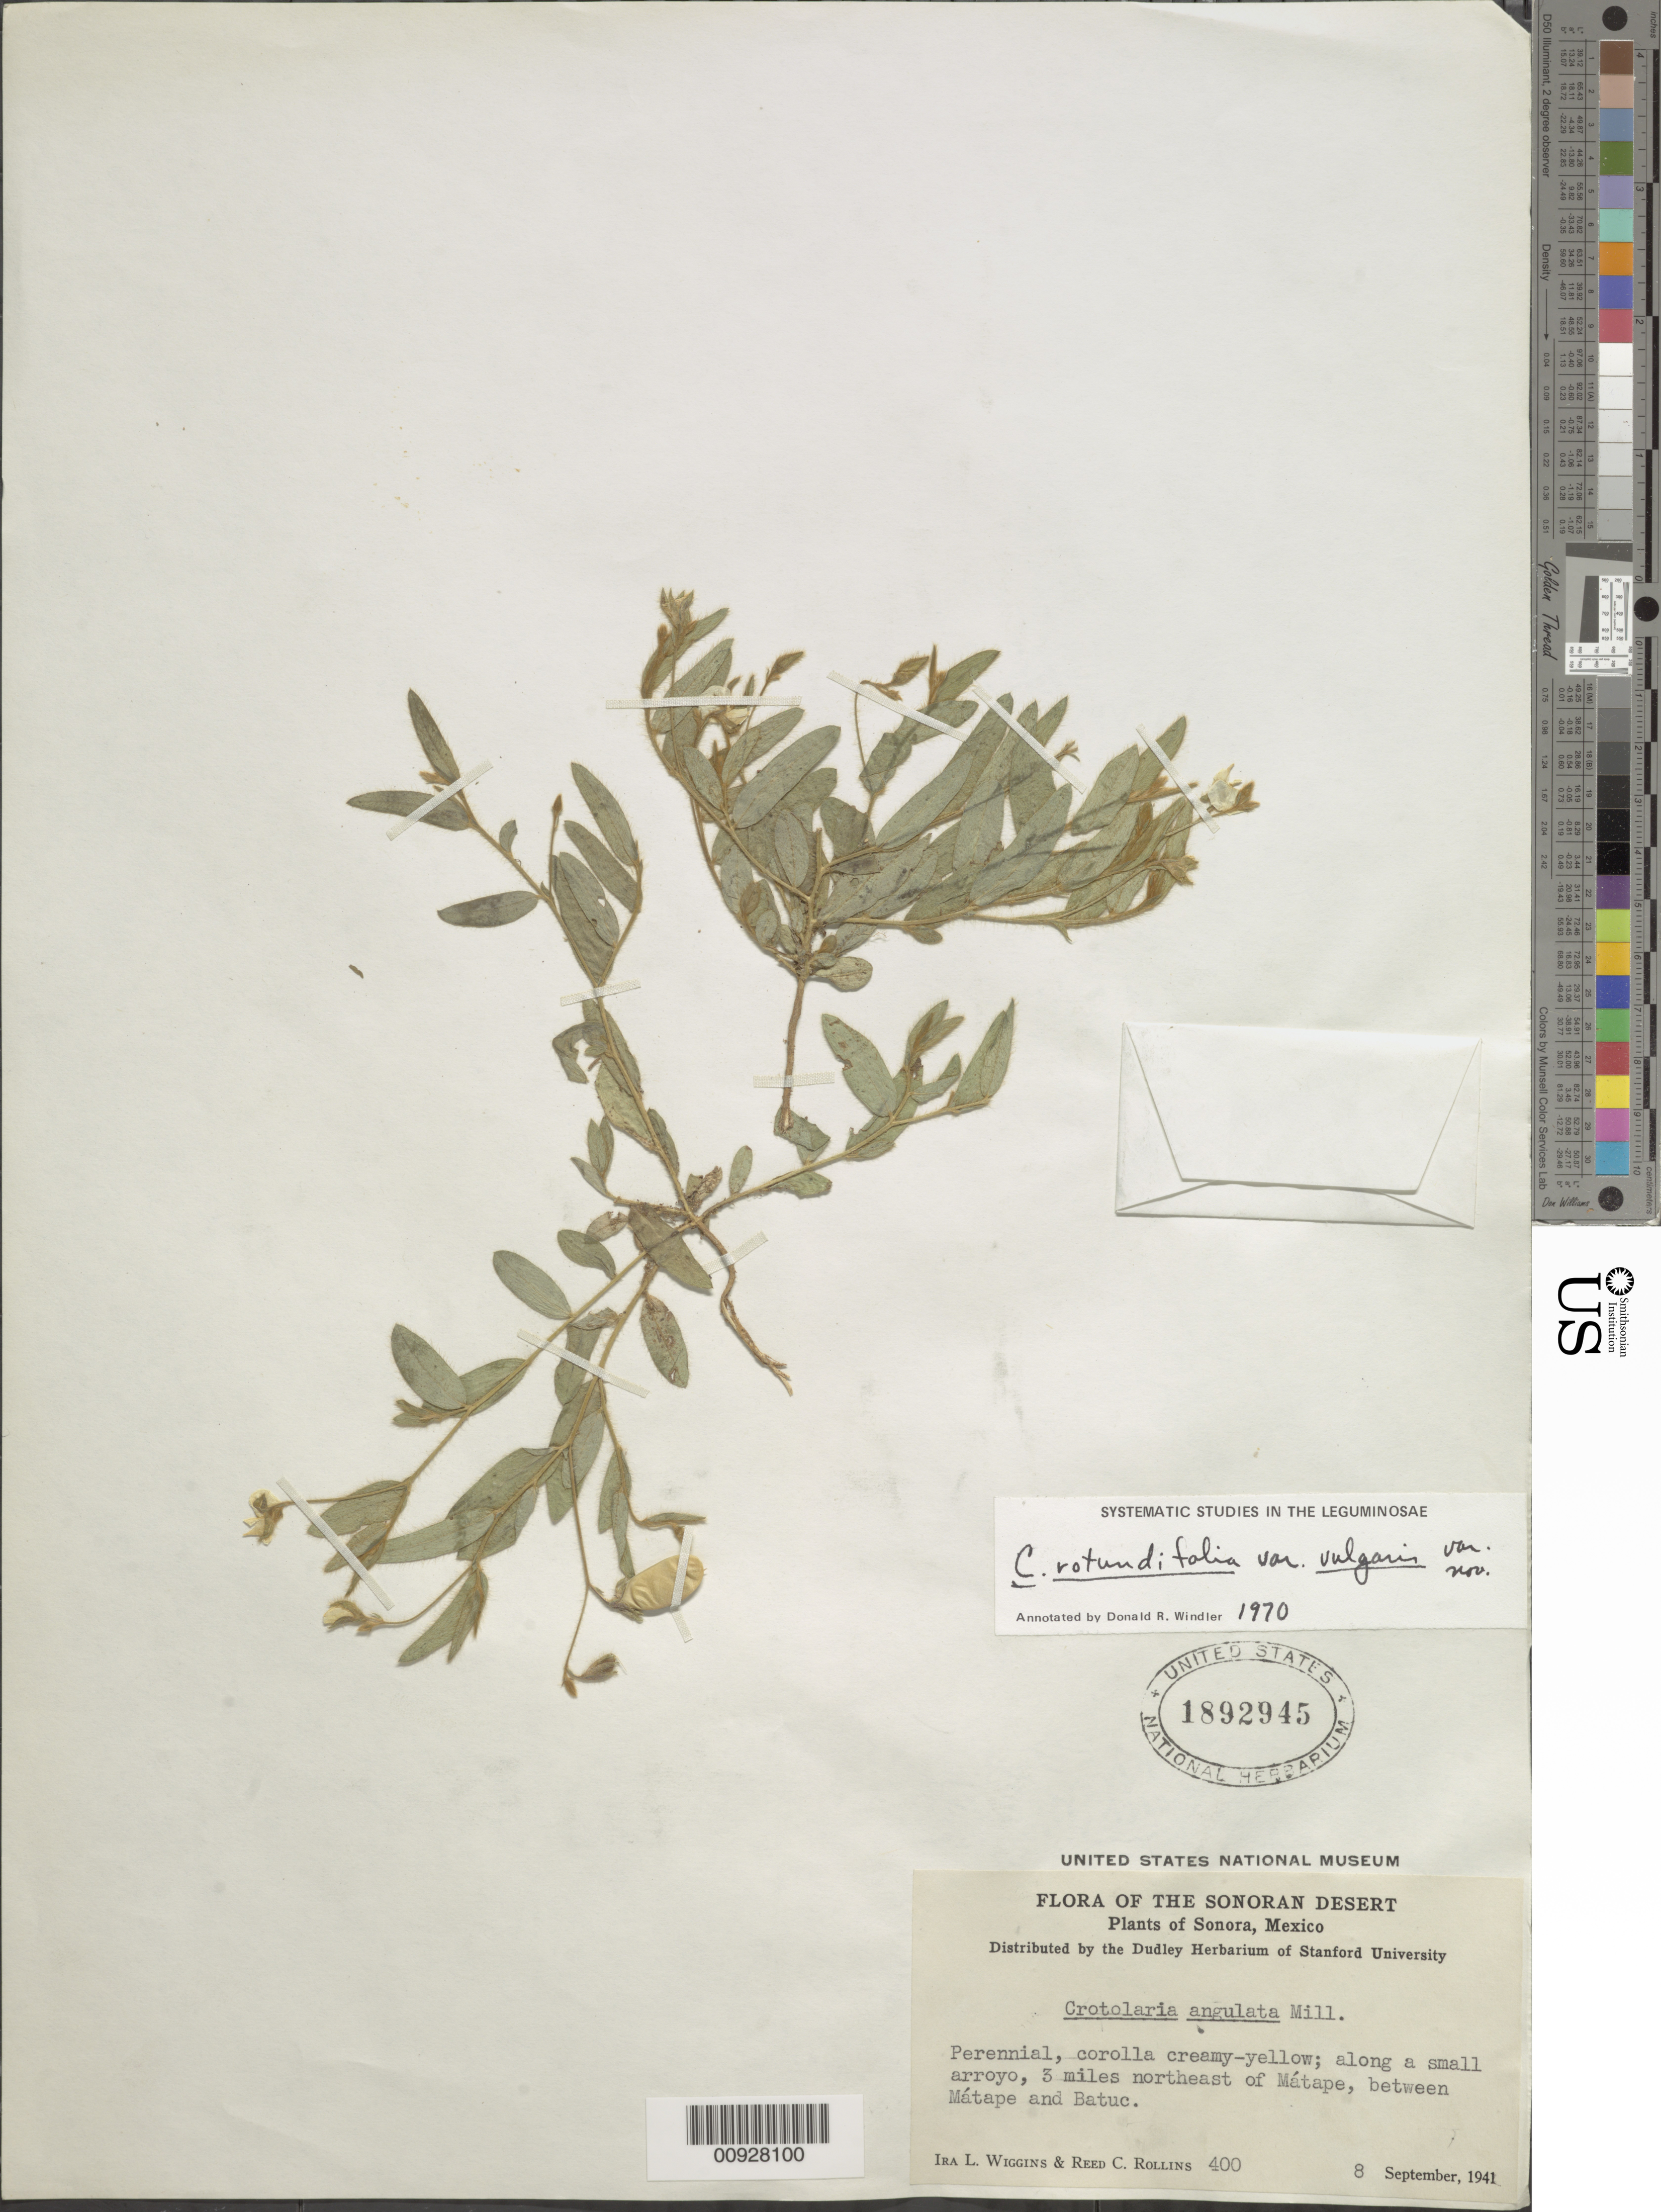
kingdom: Plantae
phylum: Tracheophyta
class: Magnoliopsida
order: Fabales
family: Fabaceae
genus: Crotalaria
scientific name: Crotalaria rotundifolia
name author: Walter ex J.F. Gmel.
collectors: I. L. Wiggins & R. C. Rollins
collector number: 400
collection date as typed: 08 Sep 1941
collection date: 1941-09-08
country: Mexico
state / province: Sonora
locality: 3 miles northeast of Mátape, between Mátape and Batuc.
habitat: Along a small arroyo.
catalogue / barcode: US 1892945